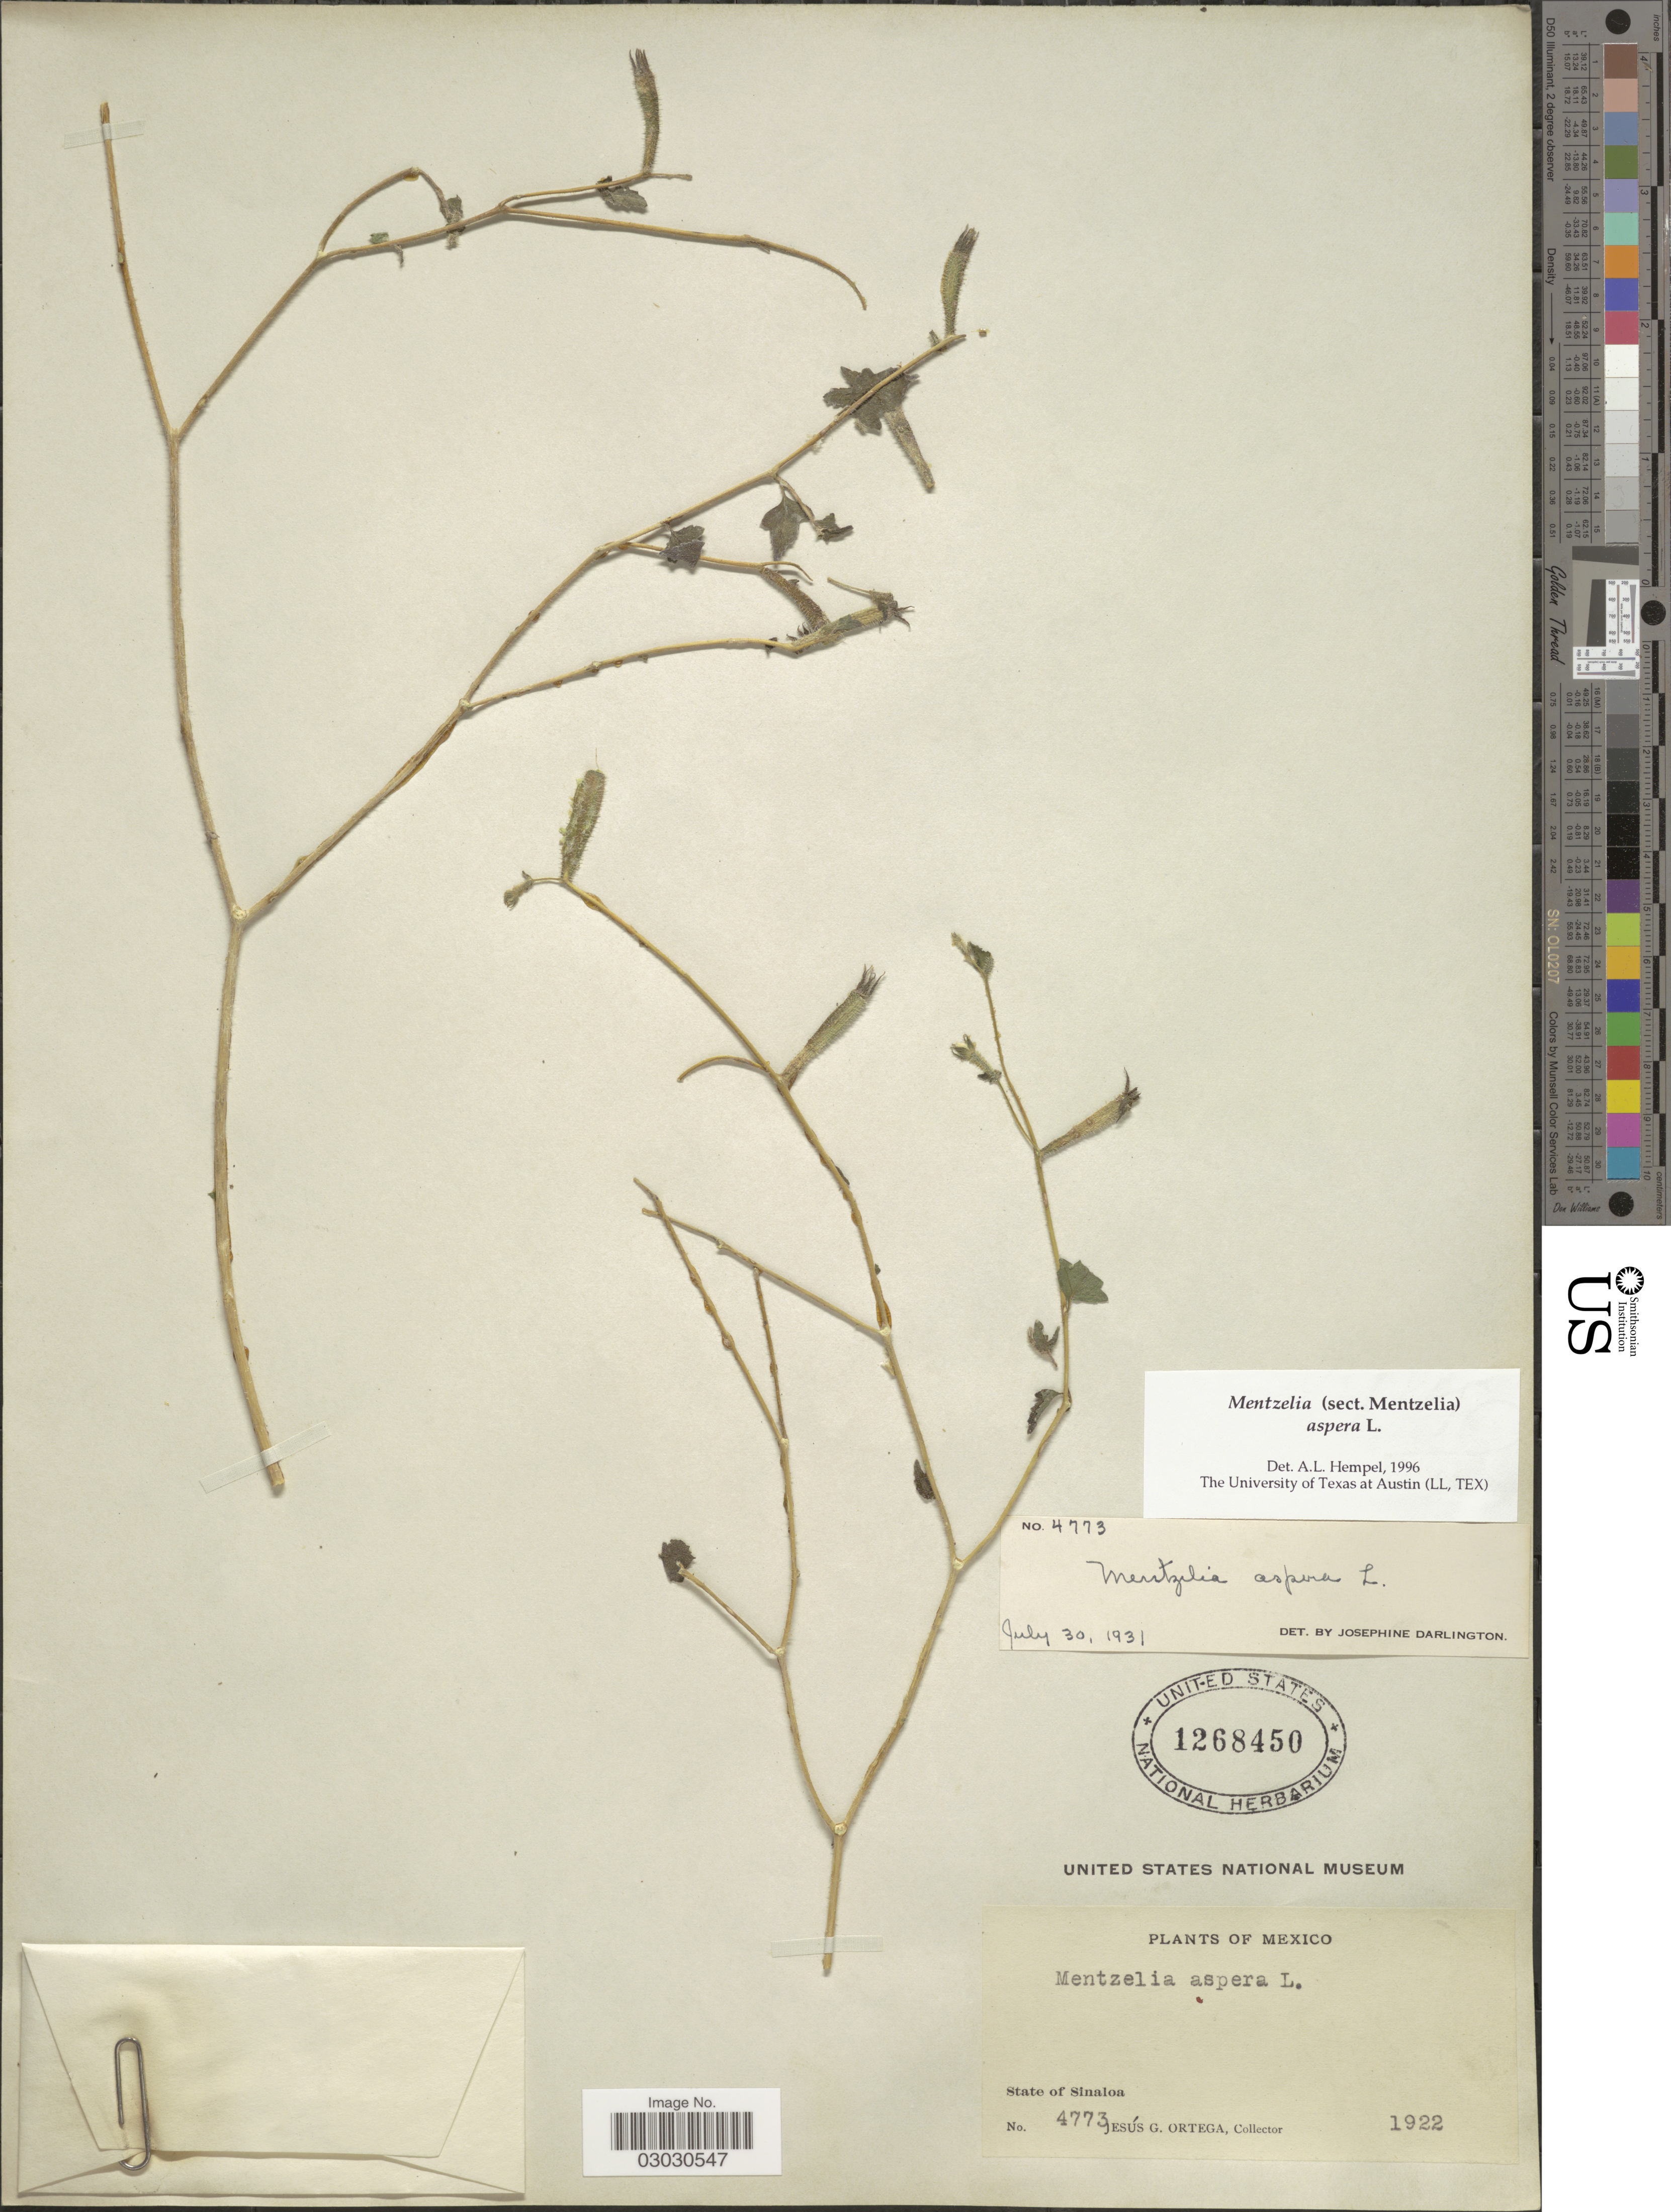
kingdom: Plantae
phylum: Tracheophyta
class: Magnoliopsida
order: Cornales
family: Loasaceae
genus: Mentzelia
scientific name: Mentzelia aspera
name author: L.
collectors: J. Ortega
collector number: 4773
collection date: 1922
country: Mexico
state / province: Sinaloa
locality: State of Sinaloa.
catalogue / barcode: US 1268450